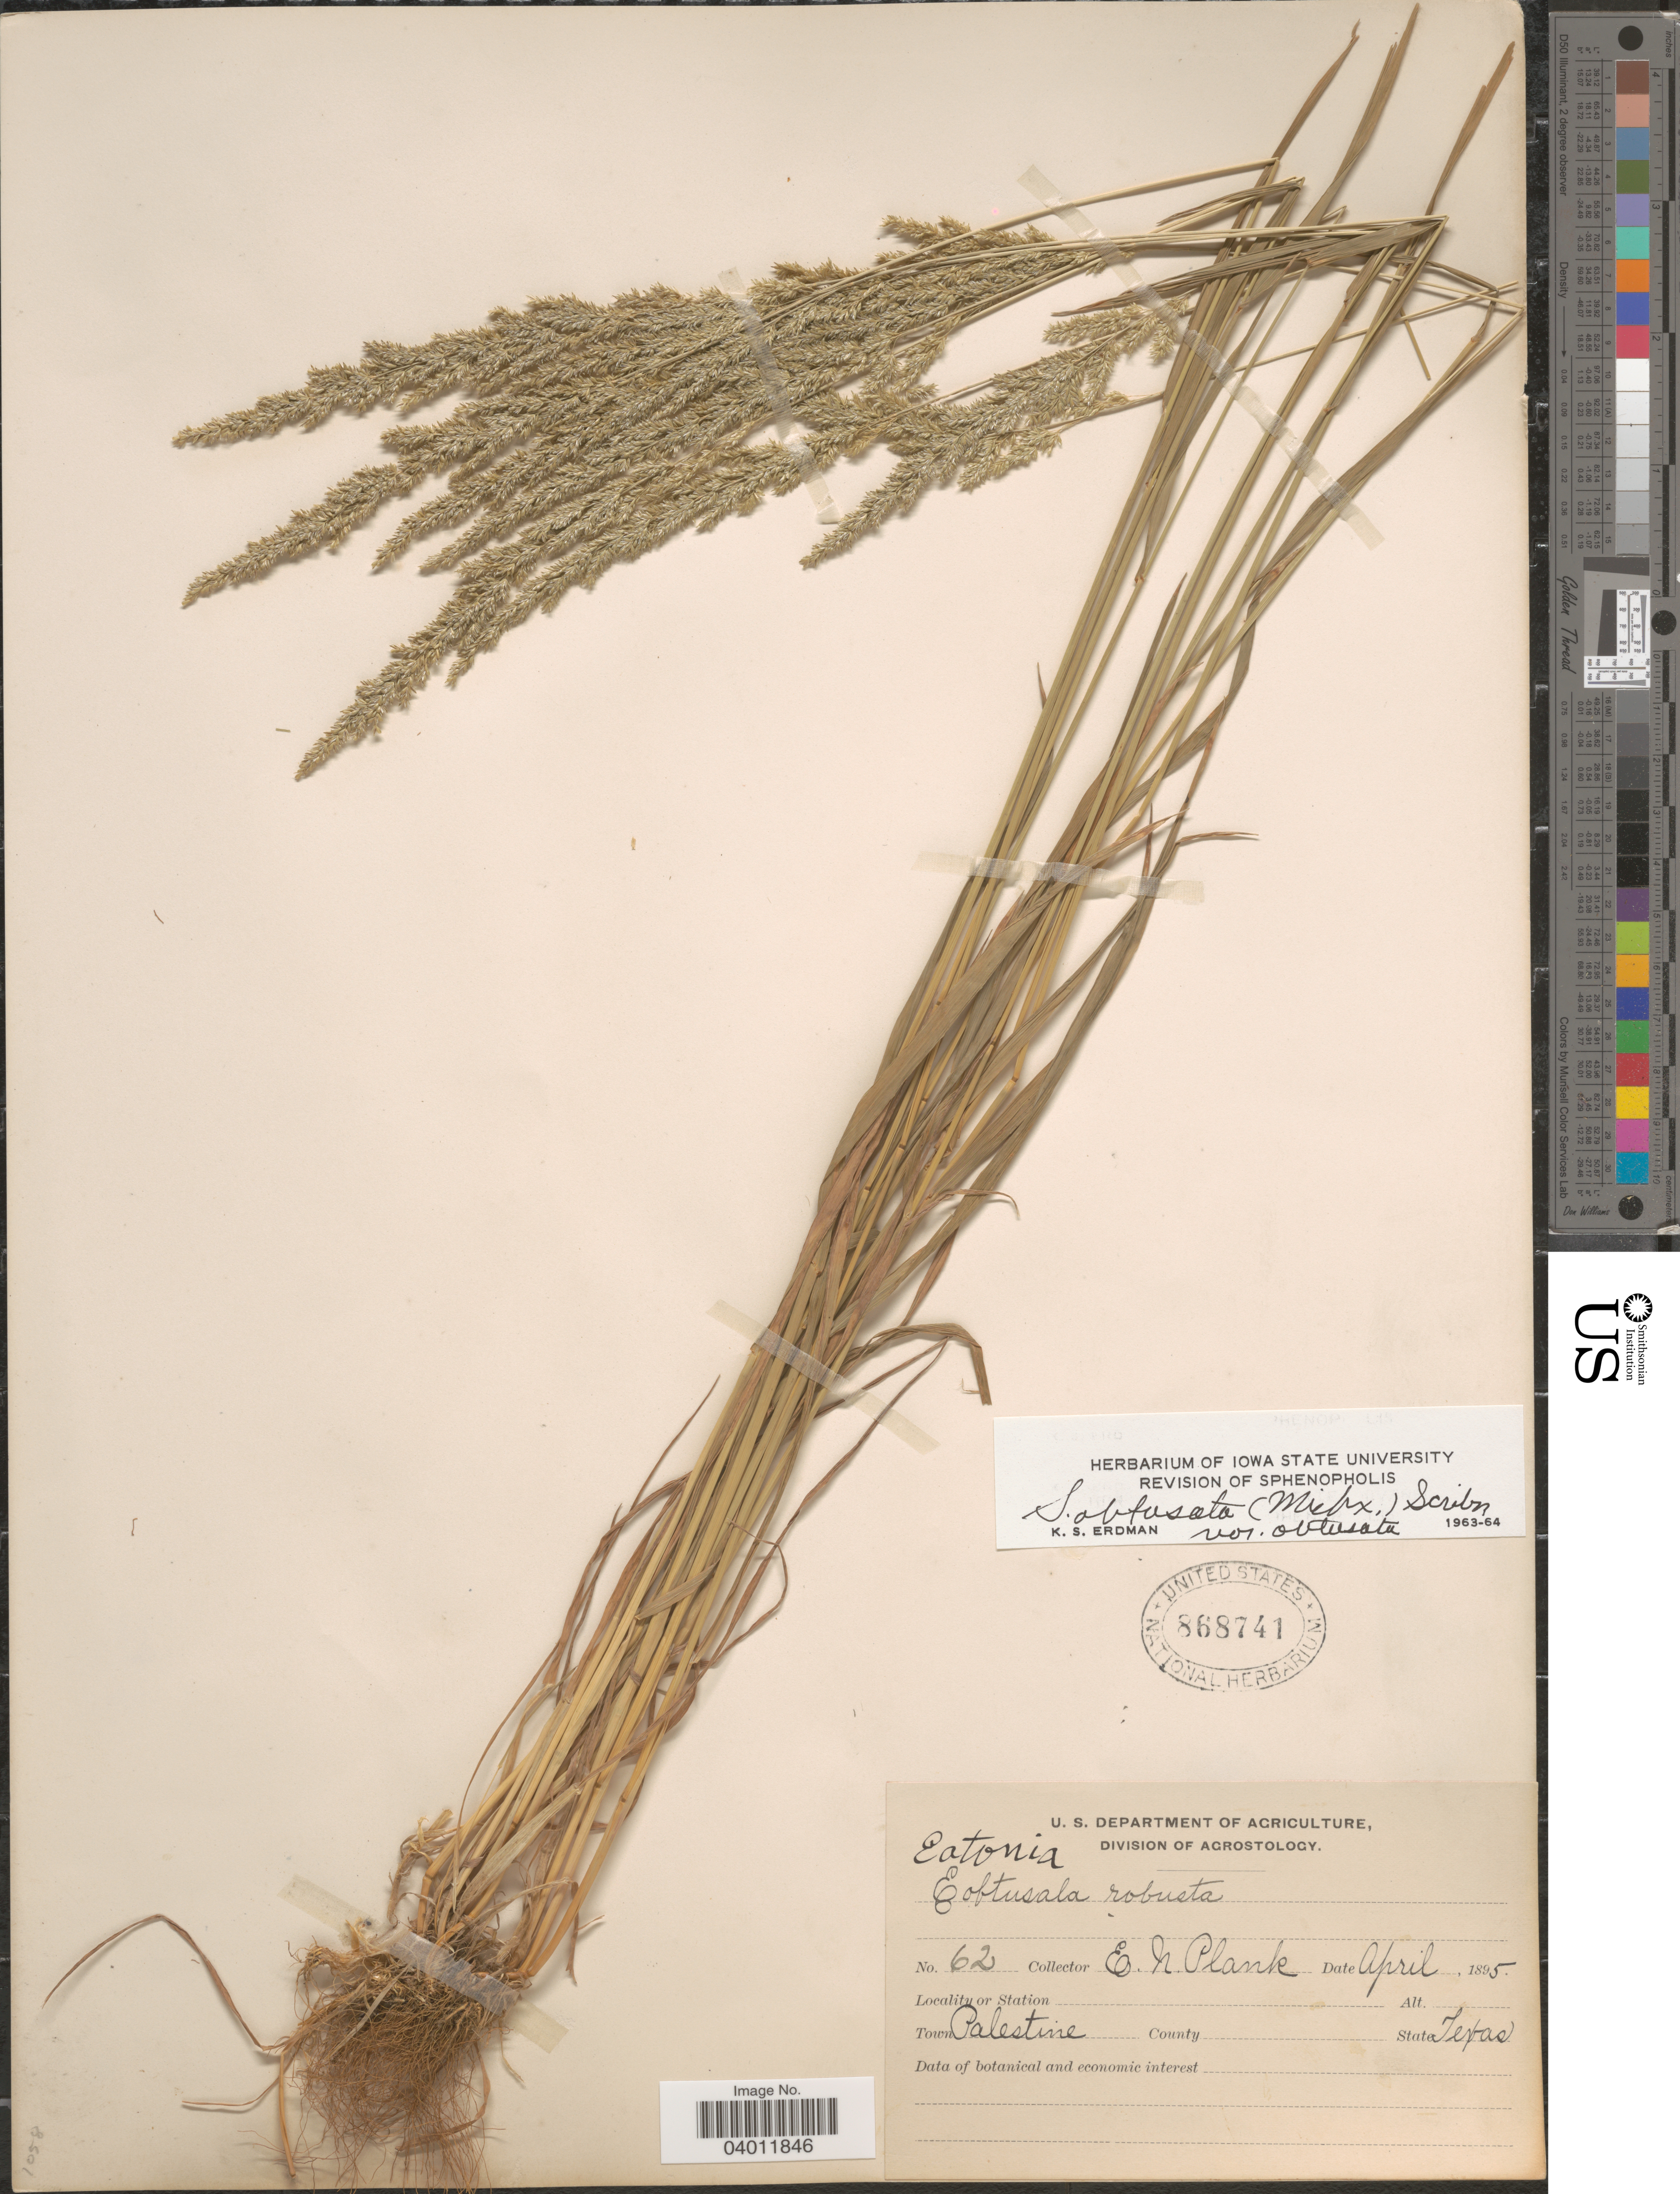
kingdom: Plantae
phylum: Tracheophyta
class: Liliopsida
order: Poales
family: Poaceae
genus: Sphenopholis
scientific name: Sphenopholis obtusata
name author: (Michx.) Scribn.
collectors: E. Plank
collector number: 62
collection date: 1895-04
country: United States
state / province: Texas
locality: Town Palestine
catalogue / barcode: US 868741